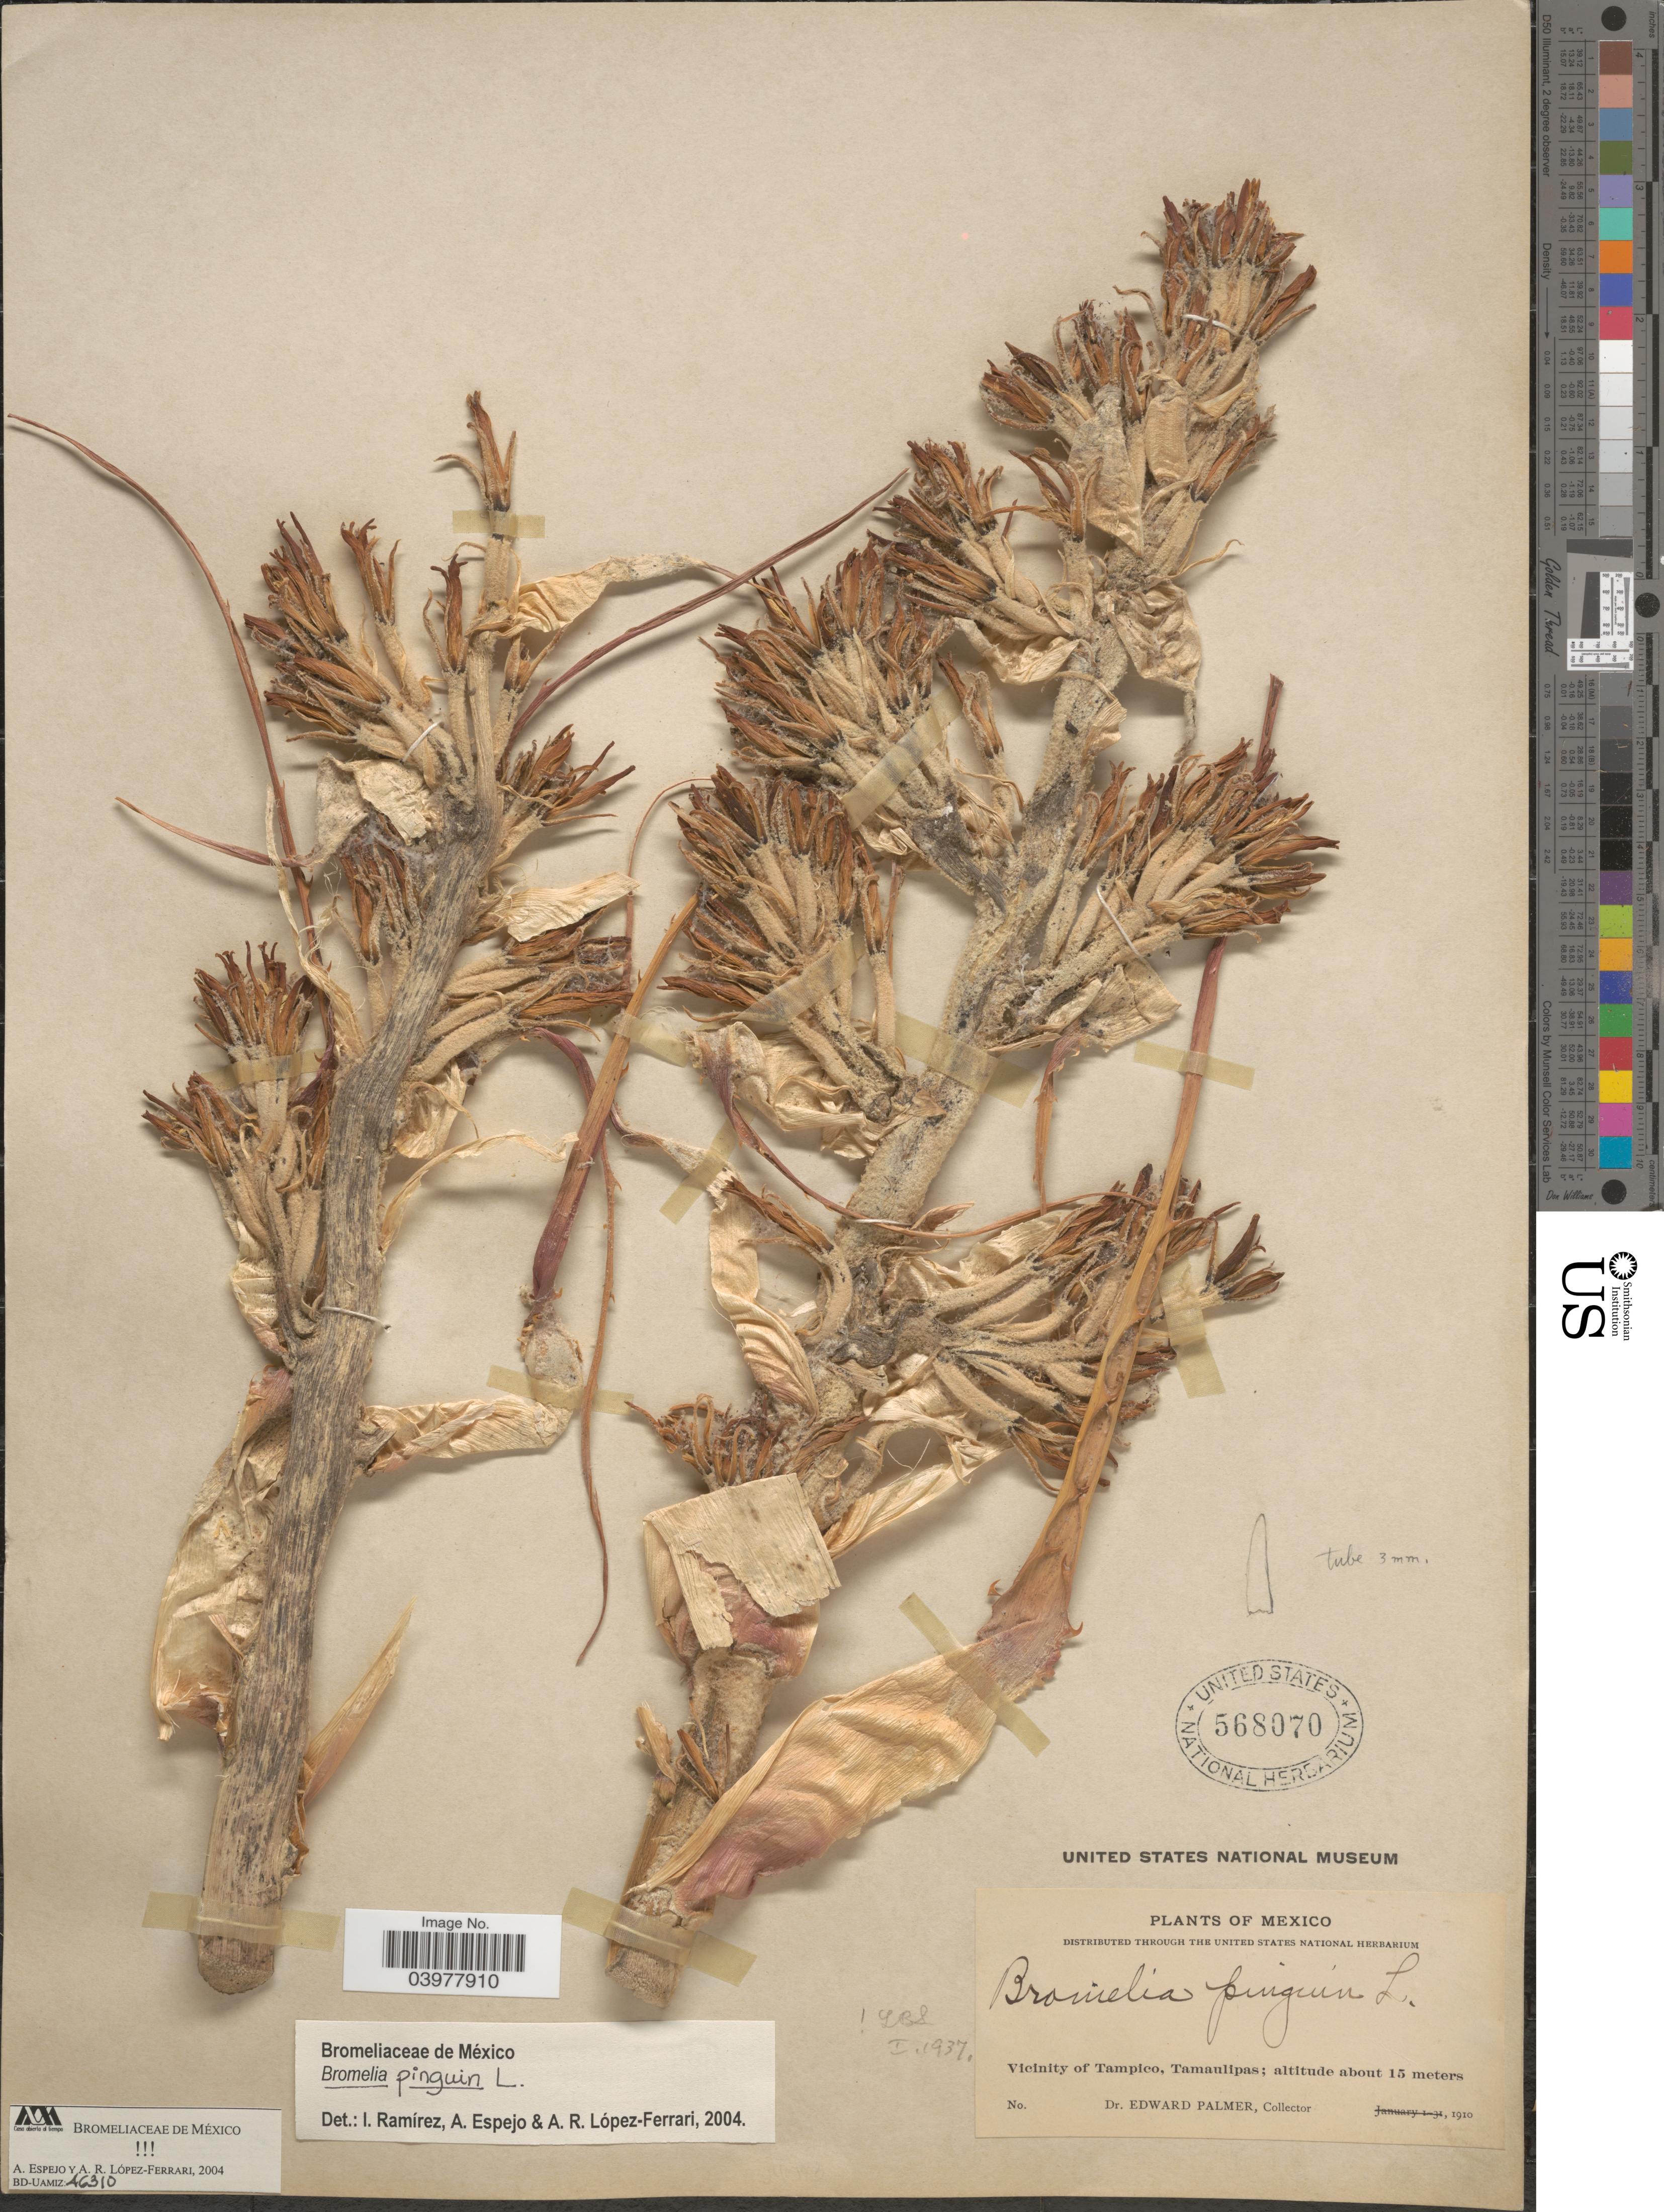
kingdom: Plantae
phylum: Tracheophyta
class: Liliopsida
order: Poales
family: Bromeliaceae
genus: Bromelia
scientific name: Bromelia pinguin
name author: L.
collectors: E. Palmer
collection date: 1910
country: Mexico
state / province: Tamaulipas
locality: Vicinity of Tampico.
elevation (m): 15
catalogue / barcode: US 568070